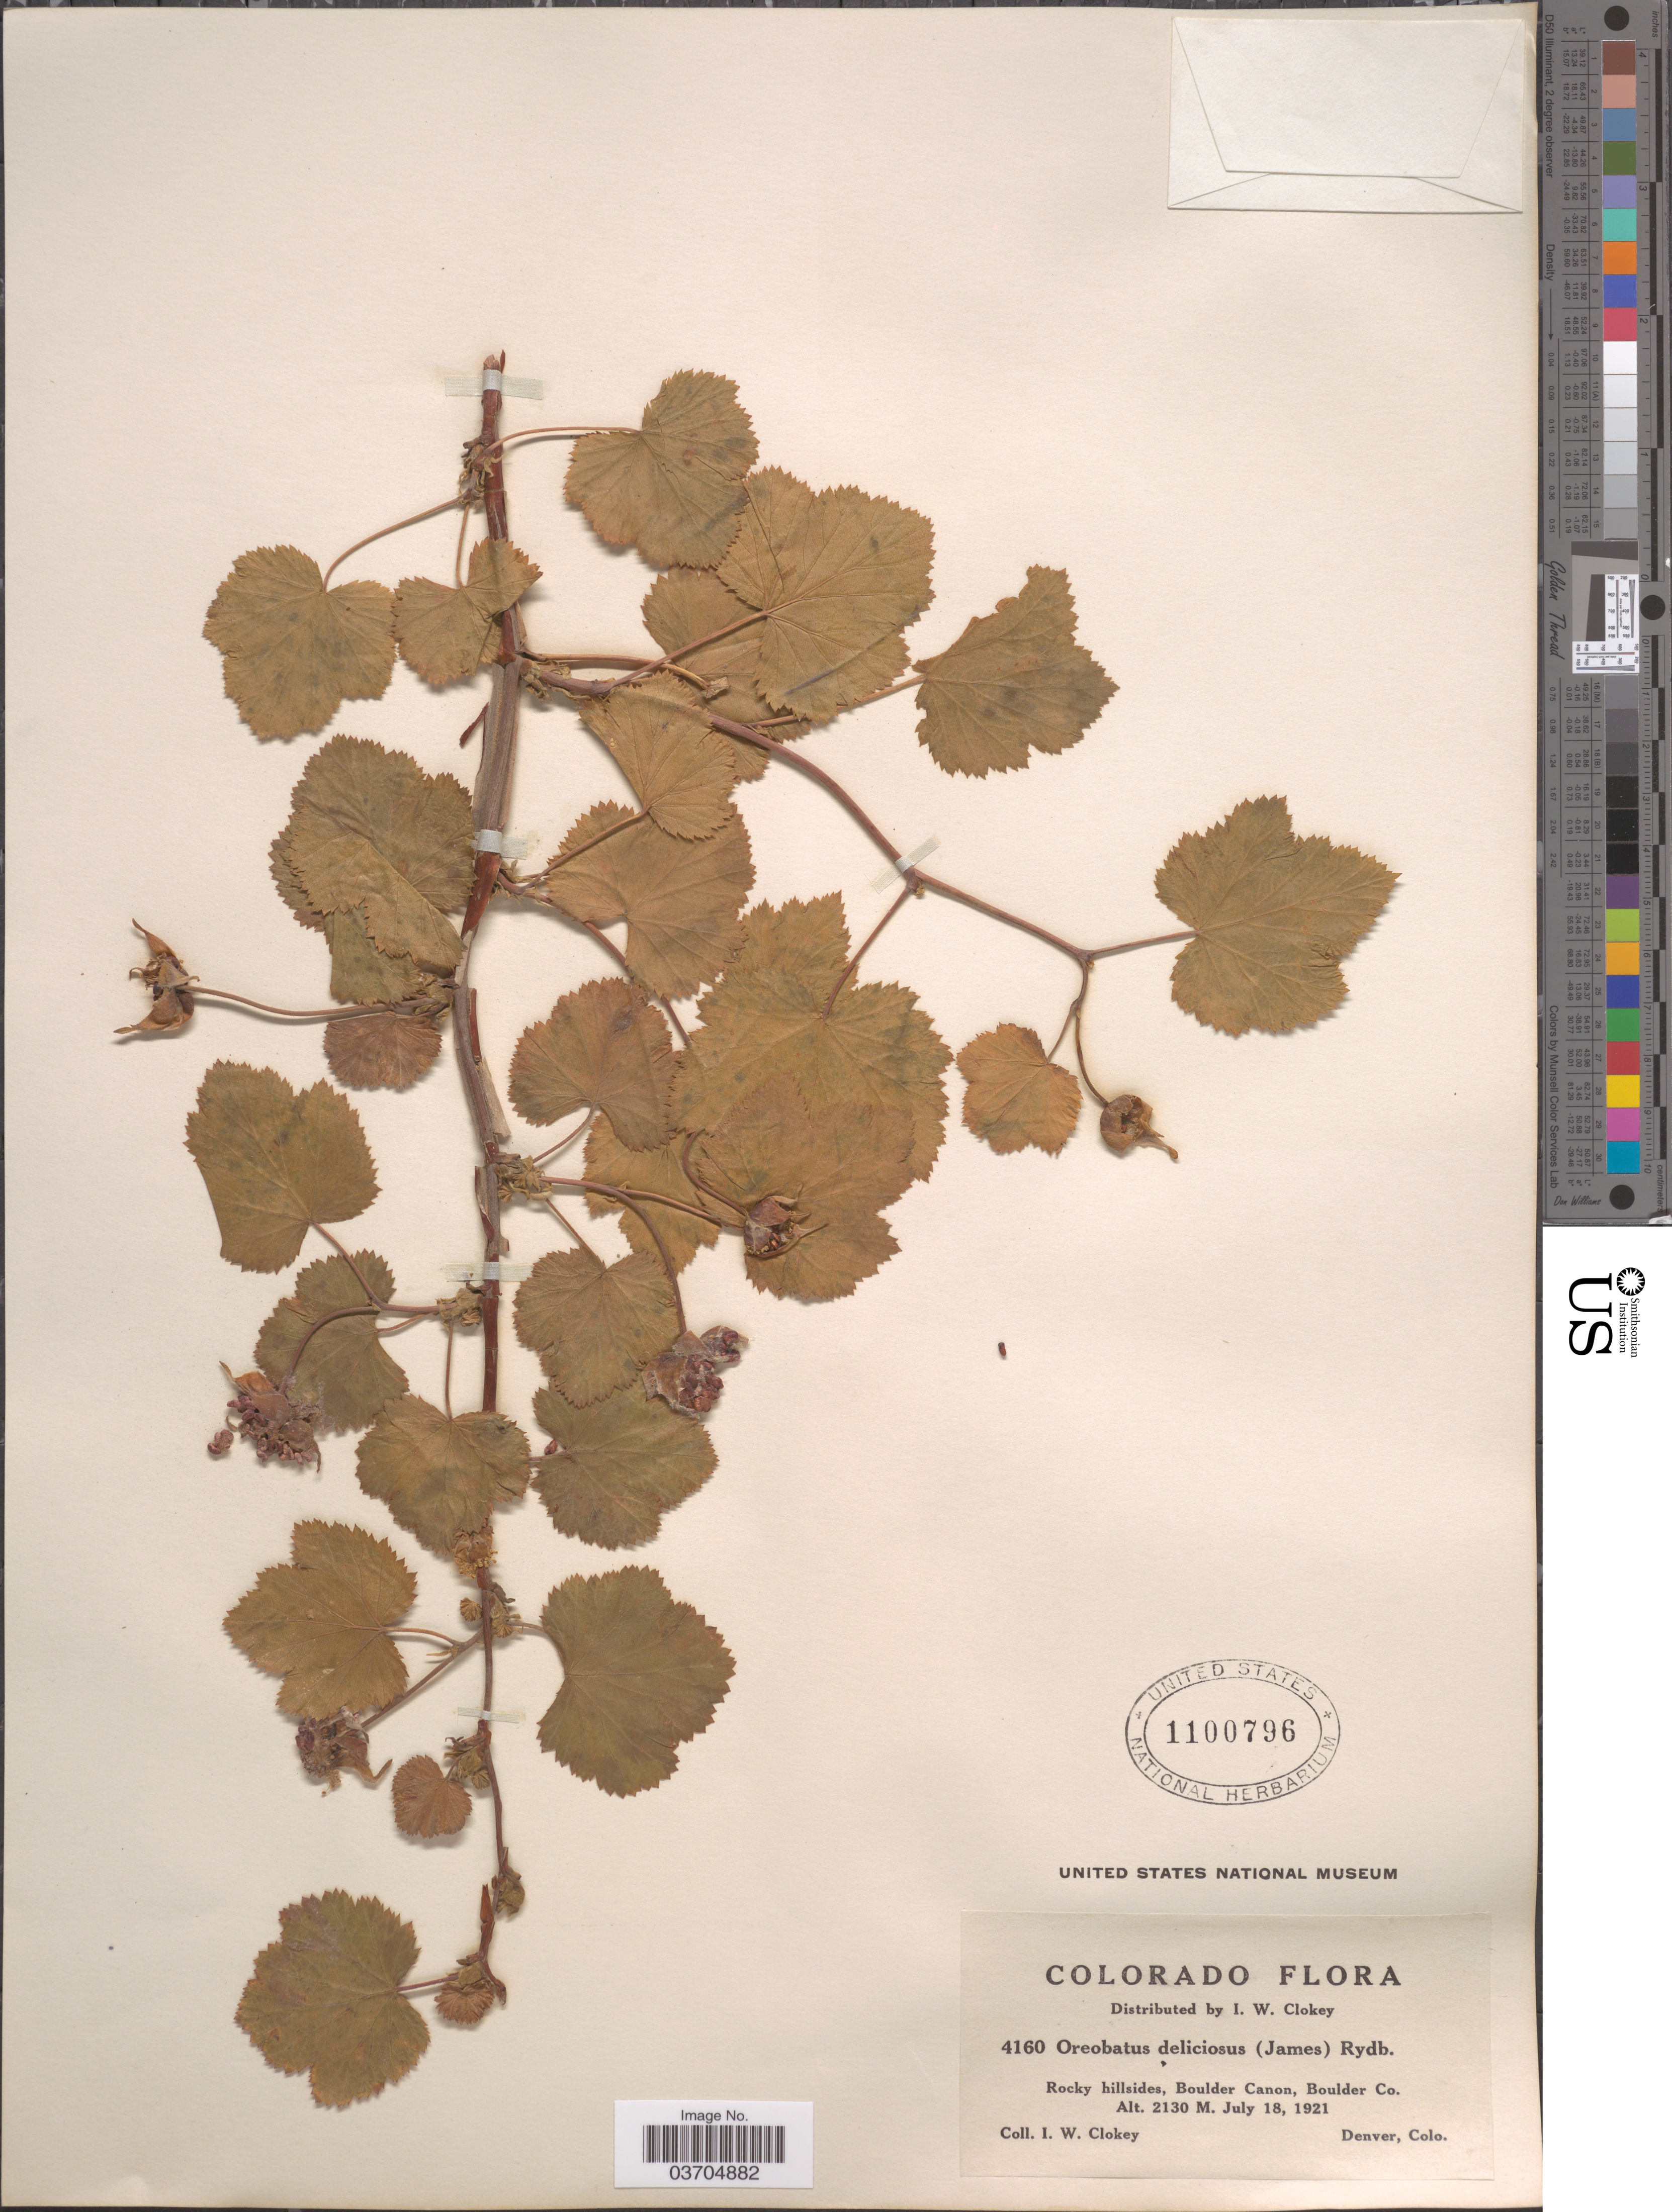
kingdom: Plantae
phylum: Tracheophyta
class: Magnoliopsida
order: Rosales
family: Rosaceae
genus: Rubus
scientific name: Rubus deliciosus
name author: Torr.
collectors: I. W. Clokey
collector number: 4160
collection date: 1921-07-18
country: United States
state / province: Colorado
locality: Boulder Canon, Boulder Co.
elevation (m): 2130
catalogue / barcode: US 1100796